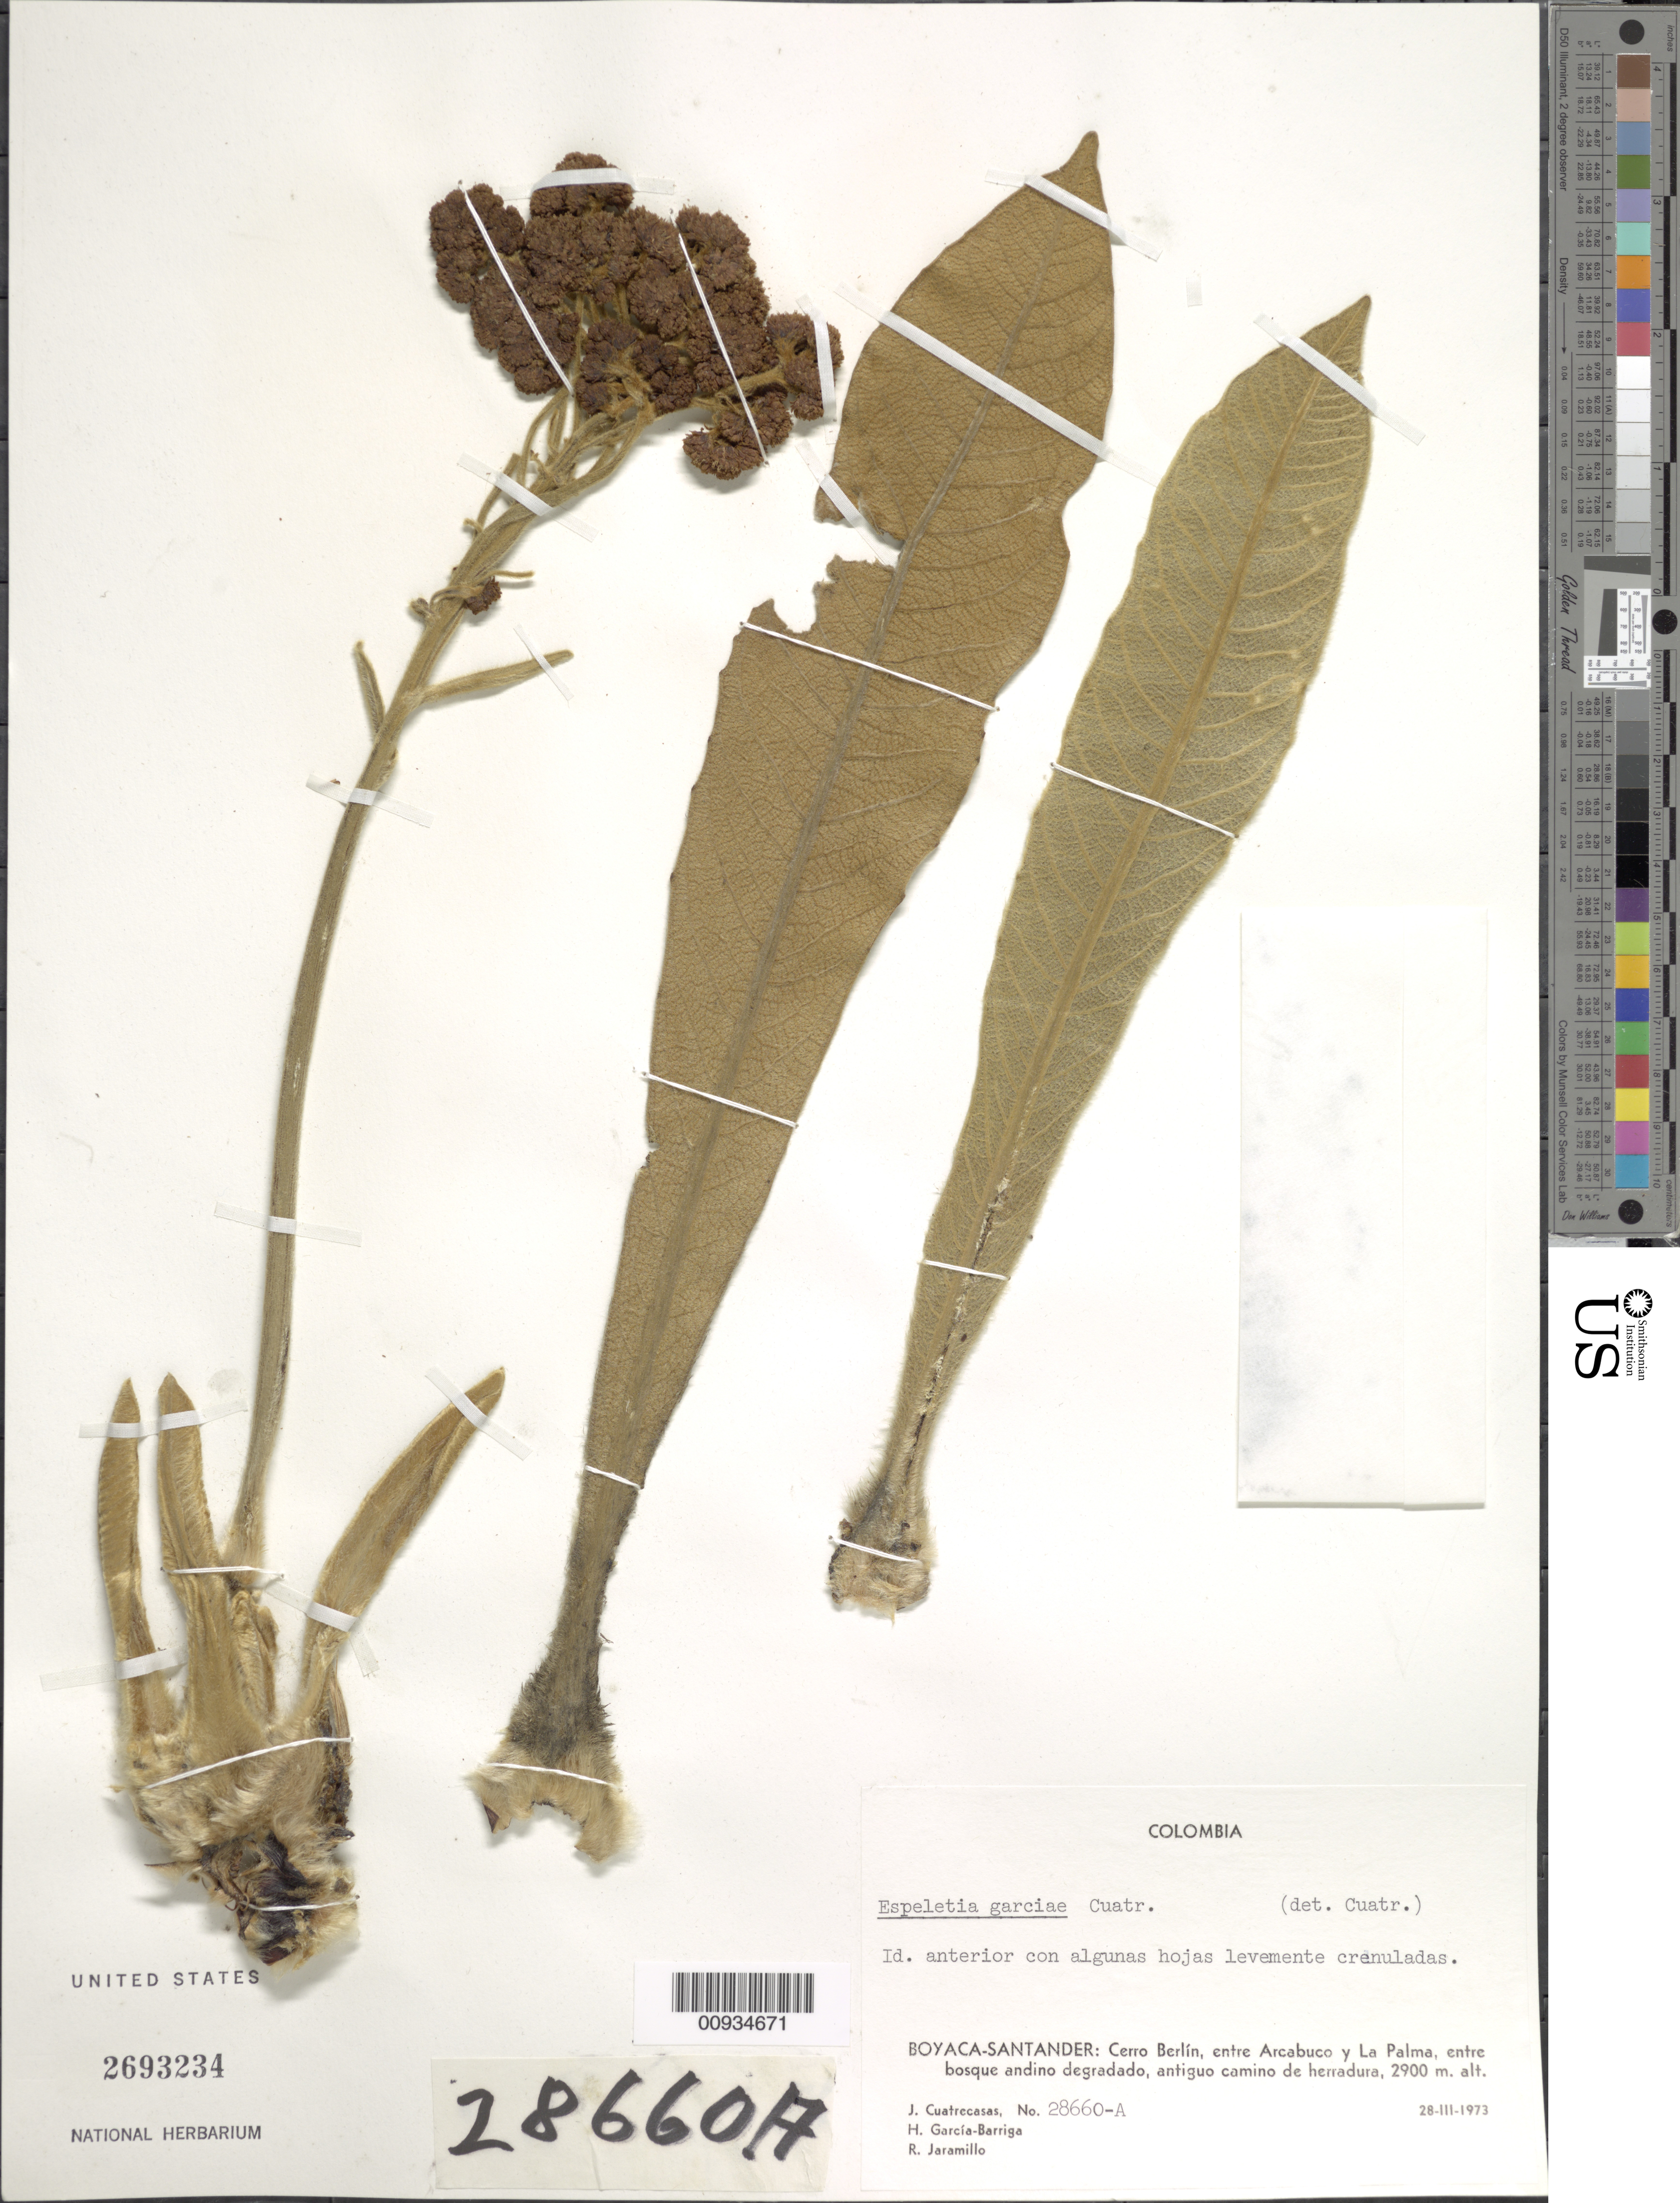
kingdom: Plantae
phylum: Tracheophyta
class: Magnoliopsida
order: Asterales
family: Asteraceae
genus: Espeletiopsis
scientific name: Espeletiopsis garciae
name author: (Cuatrec.) Cuatrec.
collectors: J. Cuatrecasas, H. García Barriga & R. Jaramillo M.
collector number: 28660-A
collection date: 1973-03-28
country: Colombia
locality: Boyacá-Santander: Cerro Berlin, entre Arcabuco y La Palma, entre bosque andino degradado, anitguo camino de herradura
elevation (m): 2900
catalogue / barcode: US 2693234